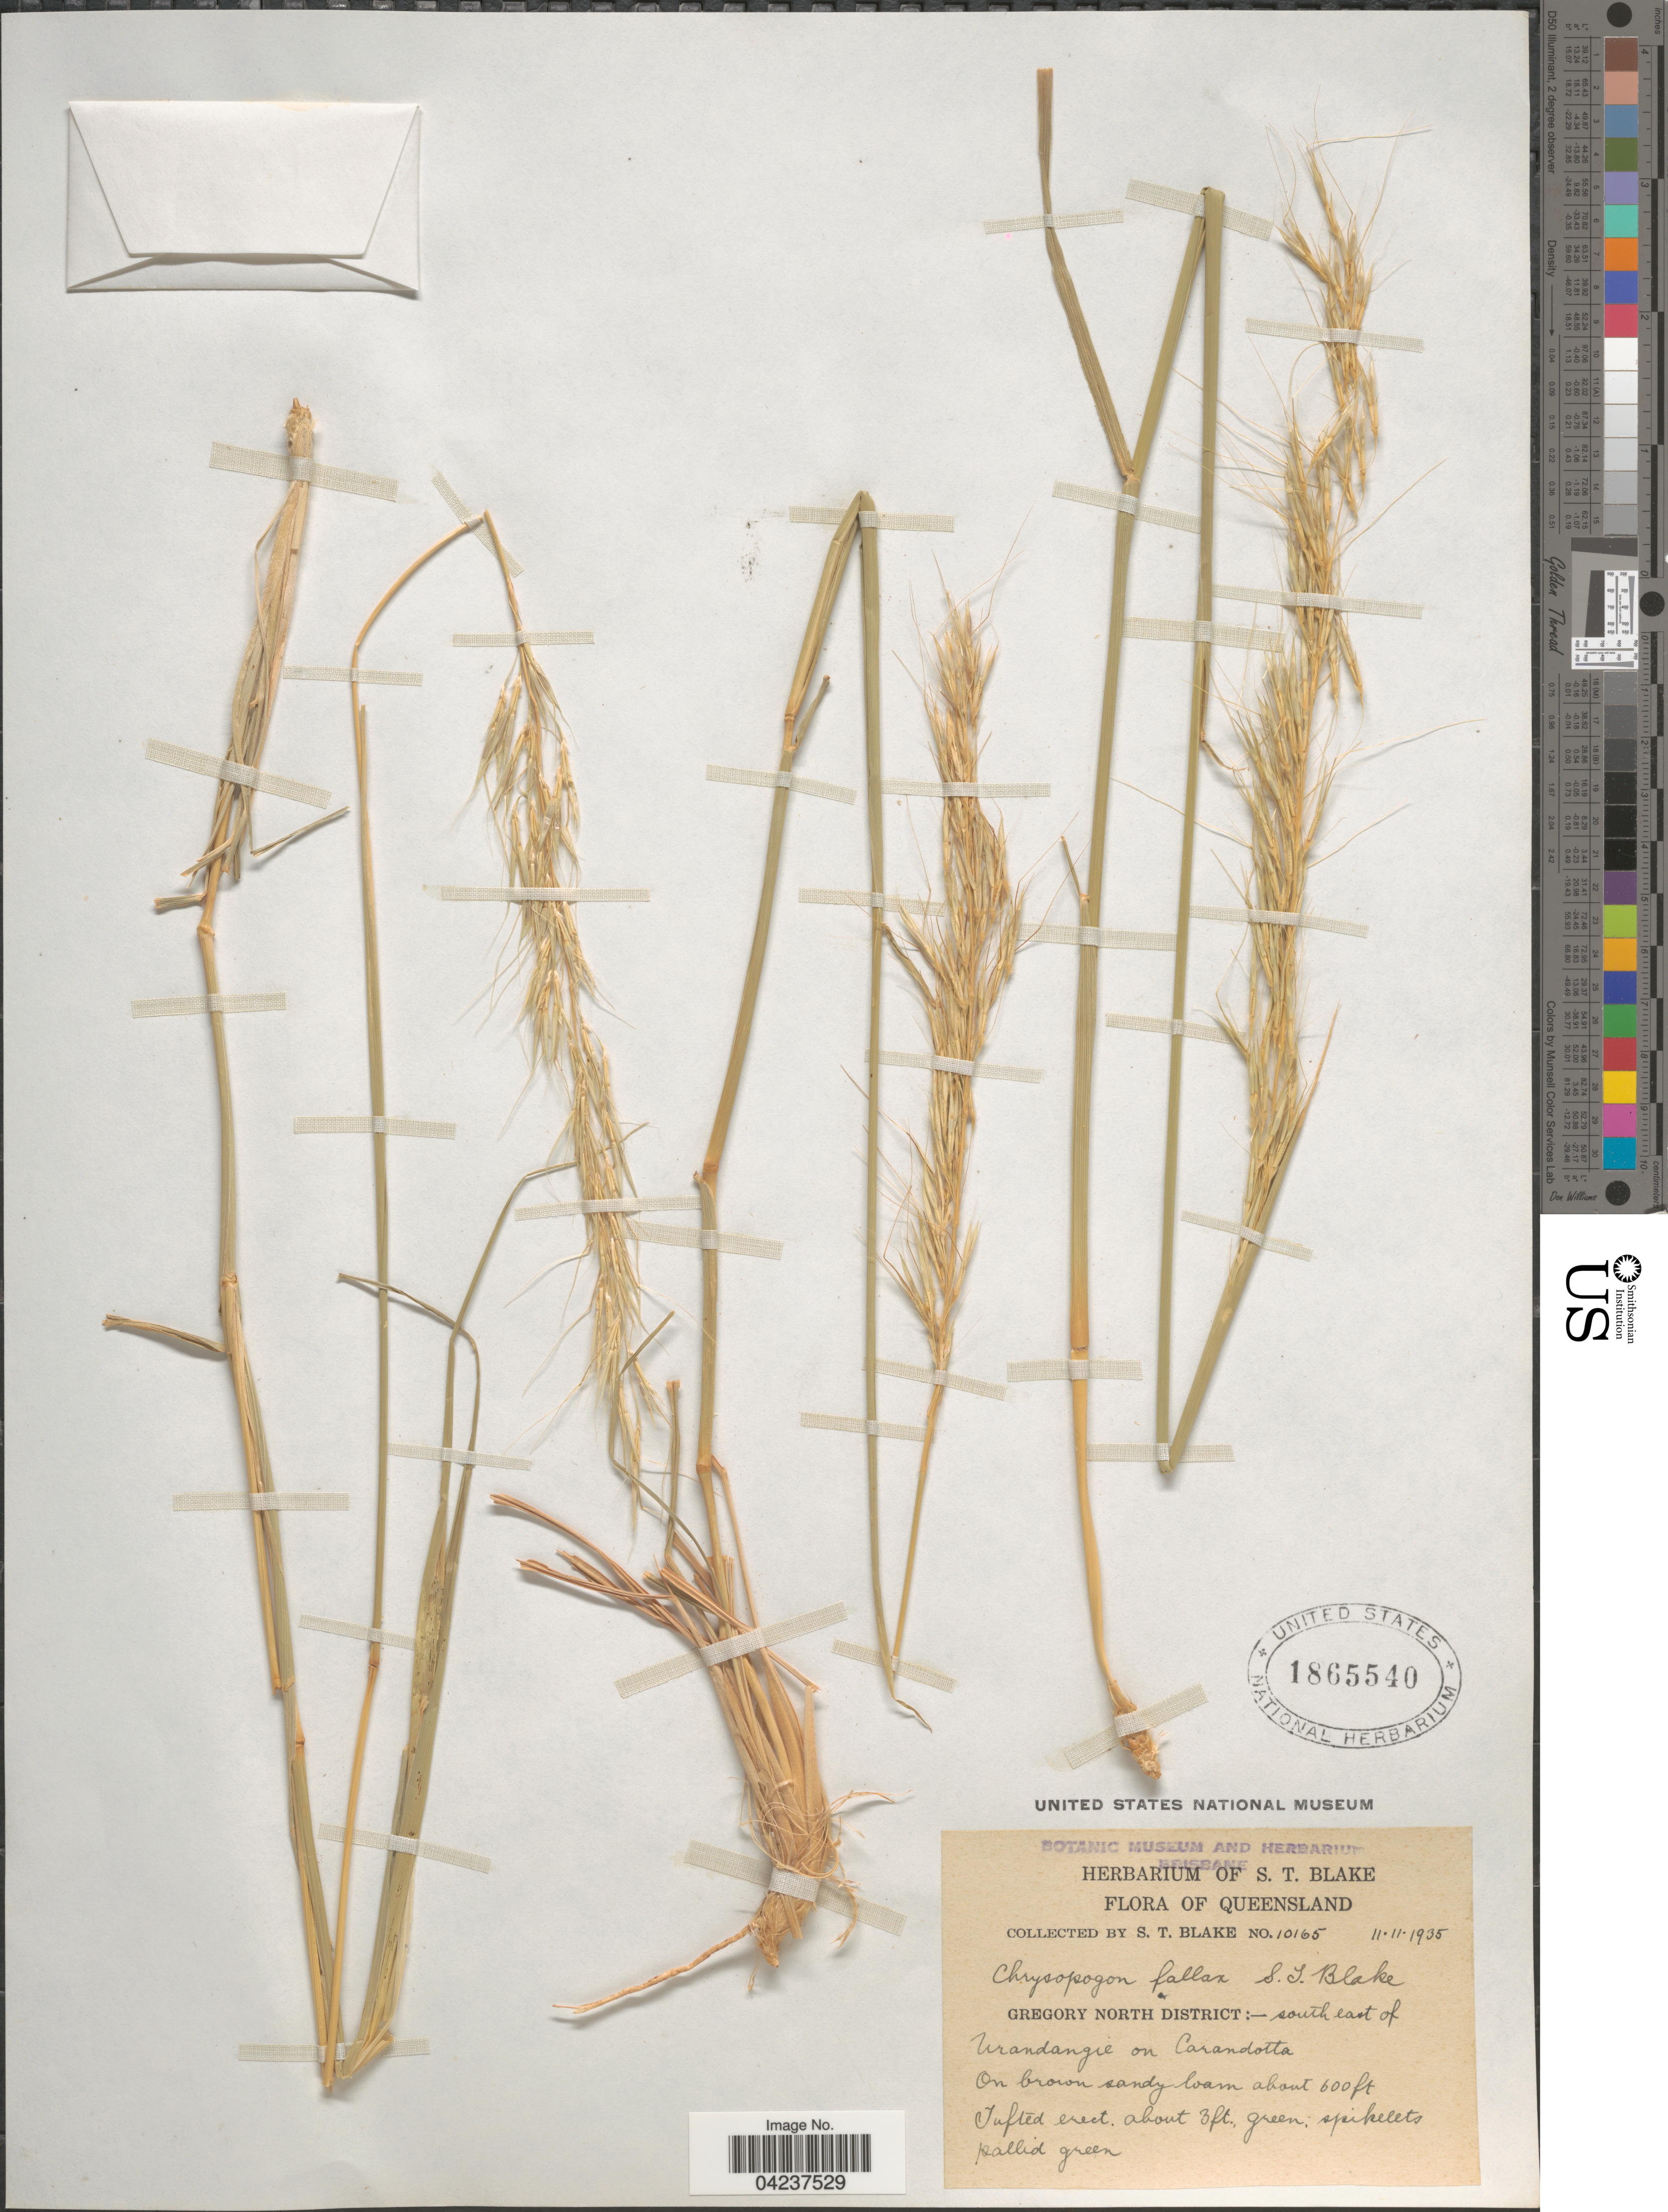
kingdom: Plantae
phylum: Tracheophyta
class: Liliopsida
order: Poales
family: Poaceae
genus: Chrysopogon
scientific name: Chrysopogon fallax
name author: S.T. Blake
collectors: S. T. Blake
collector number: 10165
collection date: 1935-11-11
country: Australia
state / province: Queensland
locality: Gregory North District:- southeast of Urandangie on Carandotta.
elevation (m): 183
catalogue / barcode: US 1865540